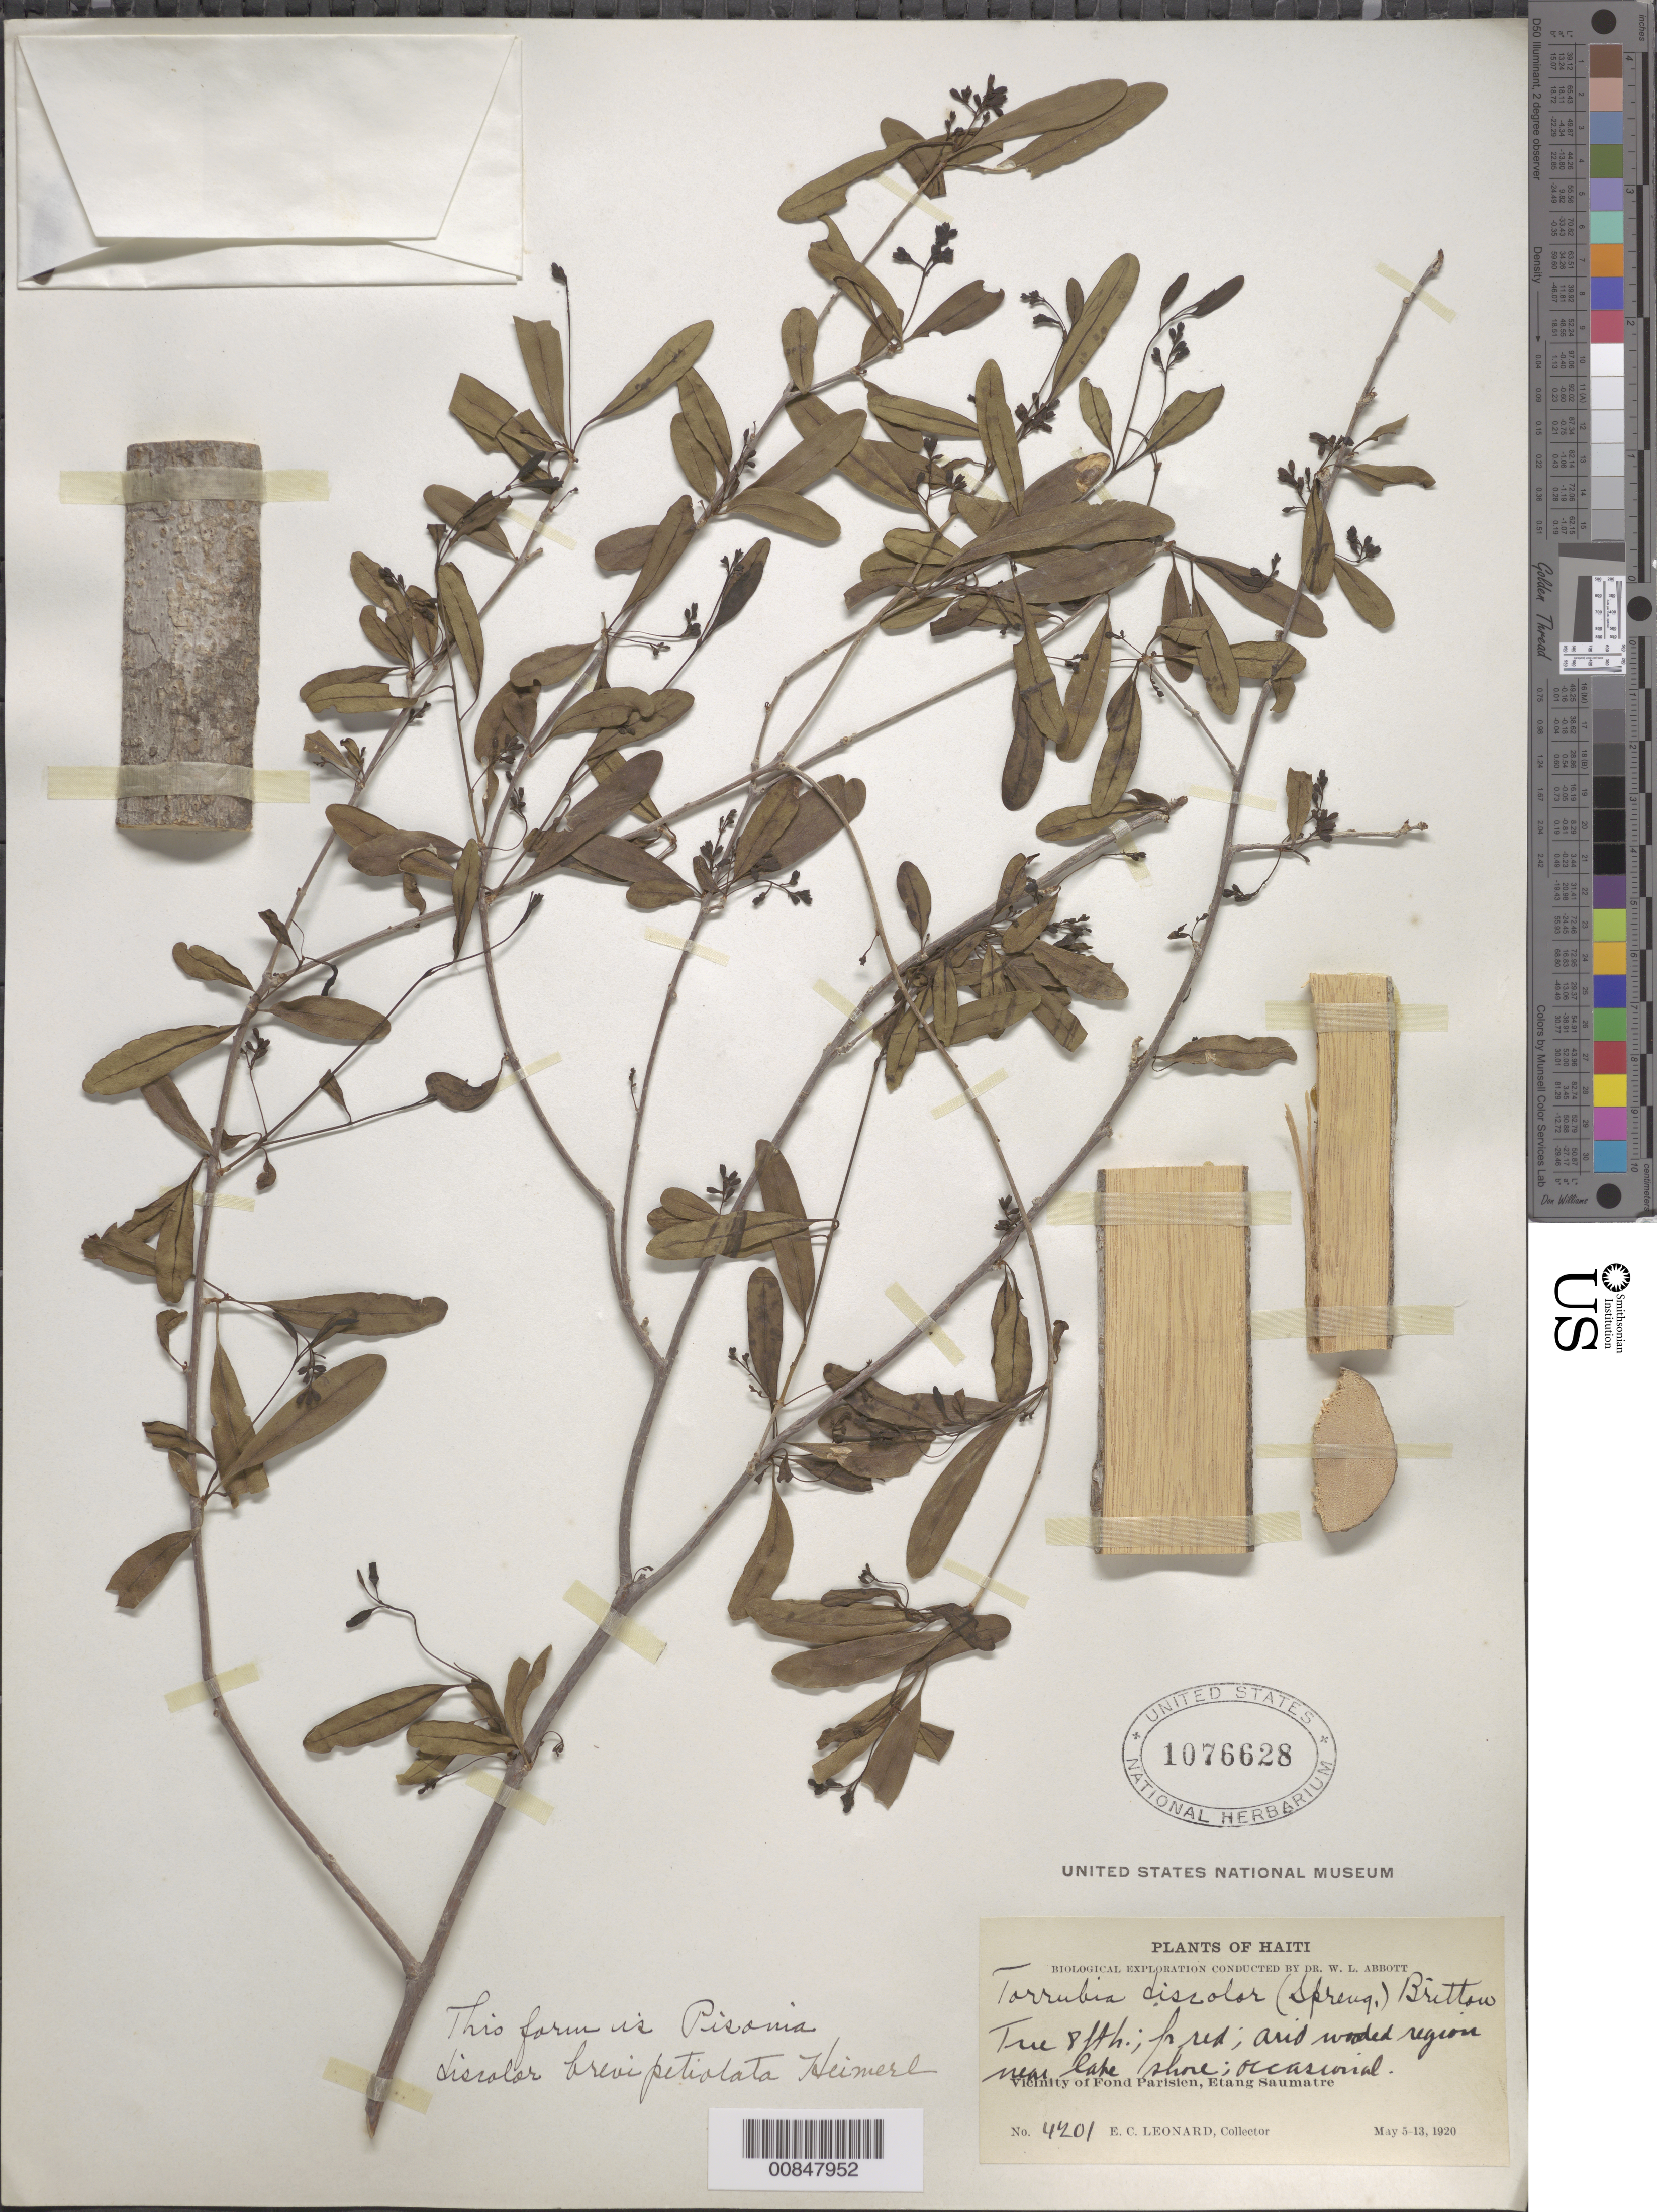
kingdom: Plantae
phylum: Tracheophyta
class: Magnoliopsida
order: Caryophyllales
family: Nyctaginaceae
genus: Guapira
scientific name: Guapira brevipetiolata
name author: (Heimerl) Alain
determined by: Strong, Mark T., (BOT), Smithsonian Institution - National Museum of Natural History (UNITED STATES)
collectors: E. C. Leonard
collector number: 4201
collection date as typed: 05 May 1920 to 13 May 1920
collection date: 1920-05-05/1920-05-13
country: Haiti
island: Hispaniola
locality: Vicinity of Fond Parisien, Etang Saumatre. Near lake shore.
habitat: Arid wooded region near Lake shore.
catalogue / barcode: US 1076628